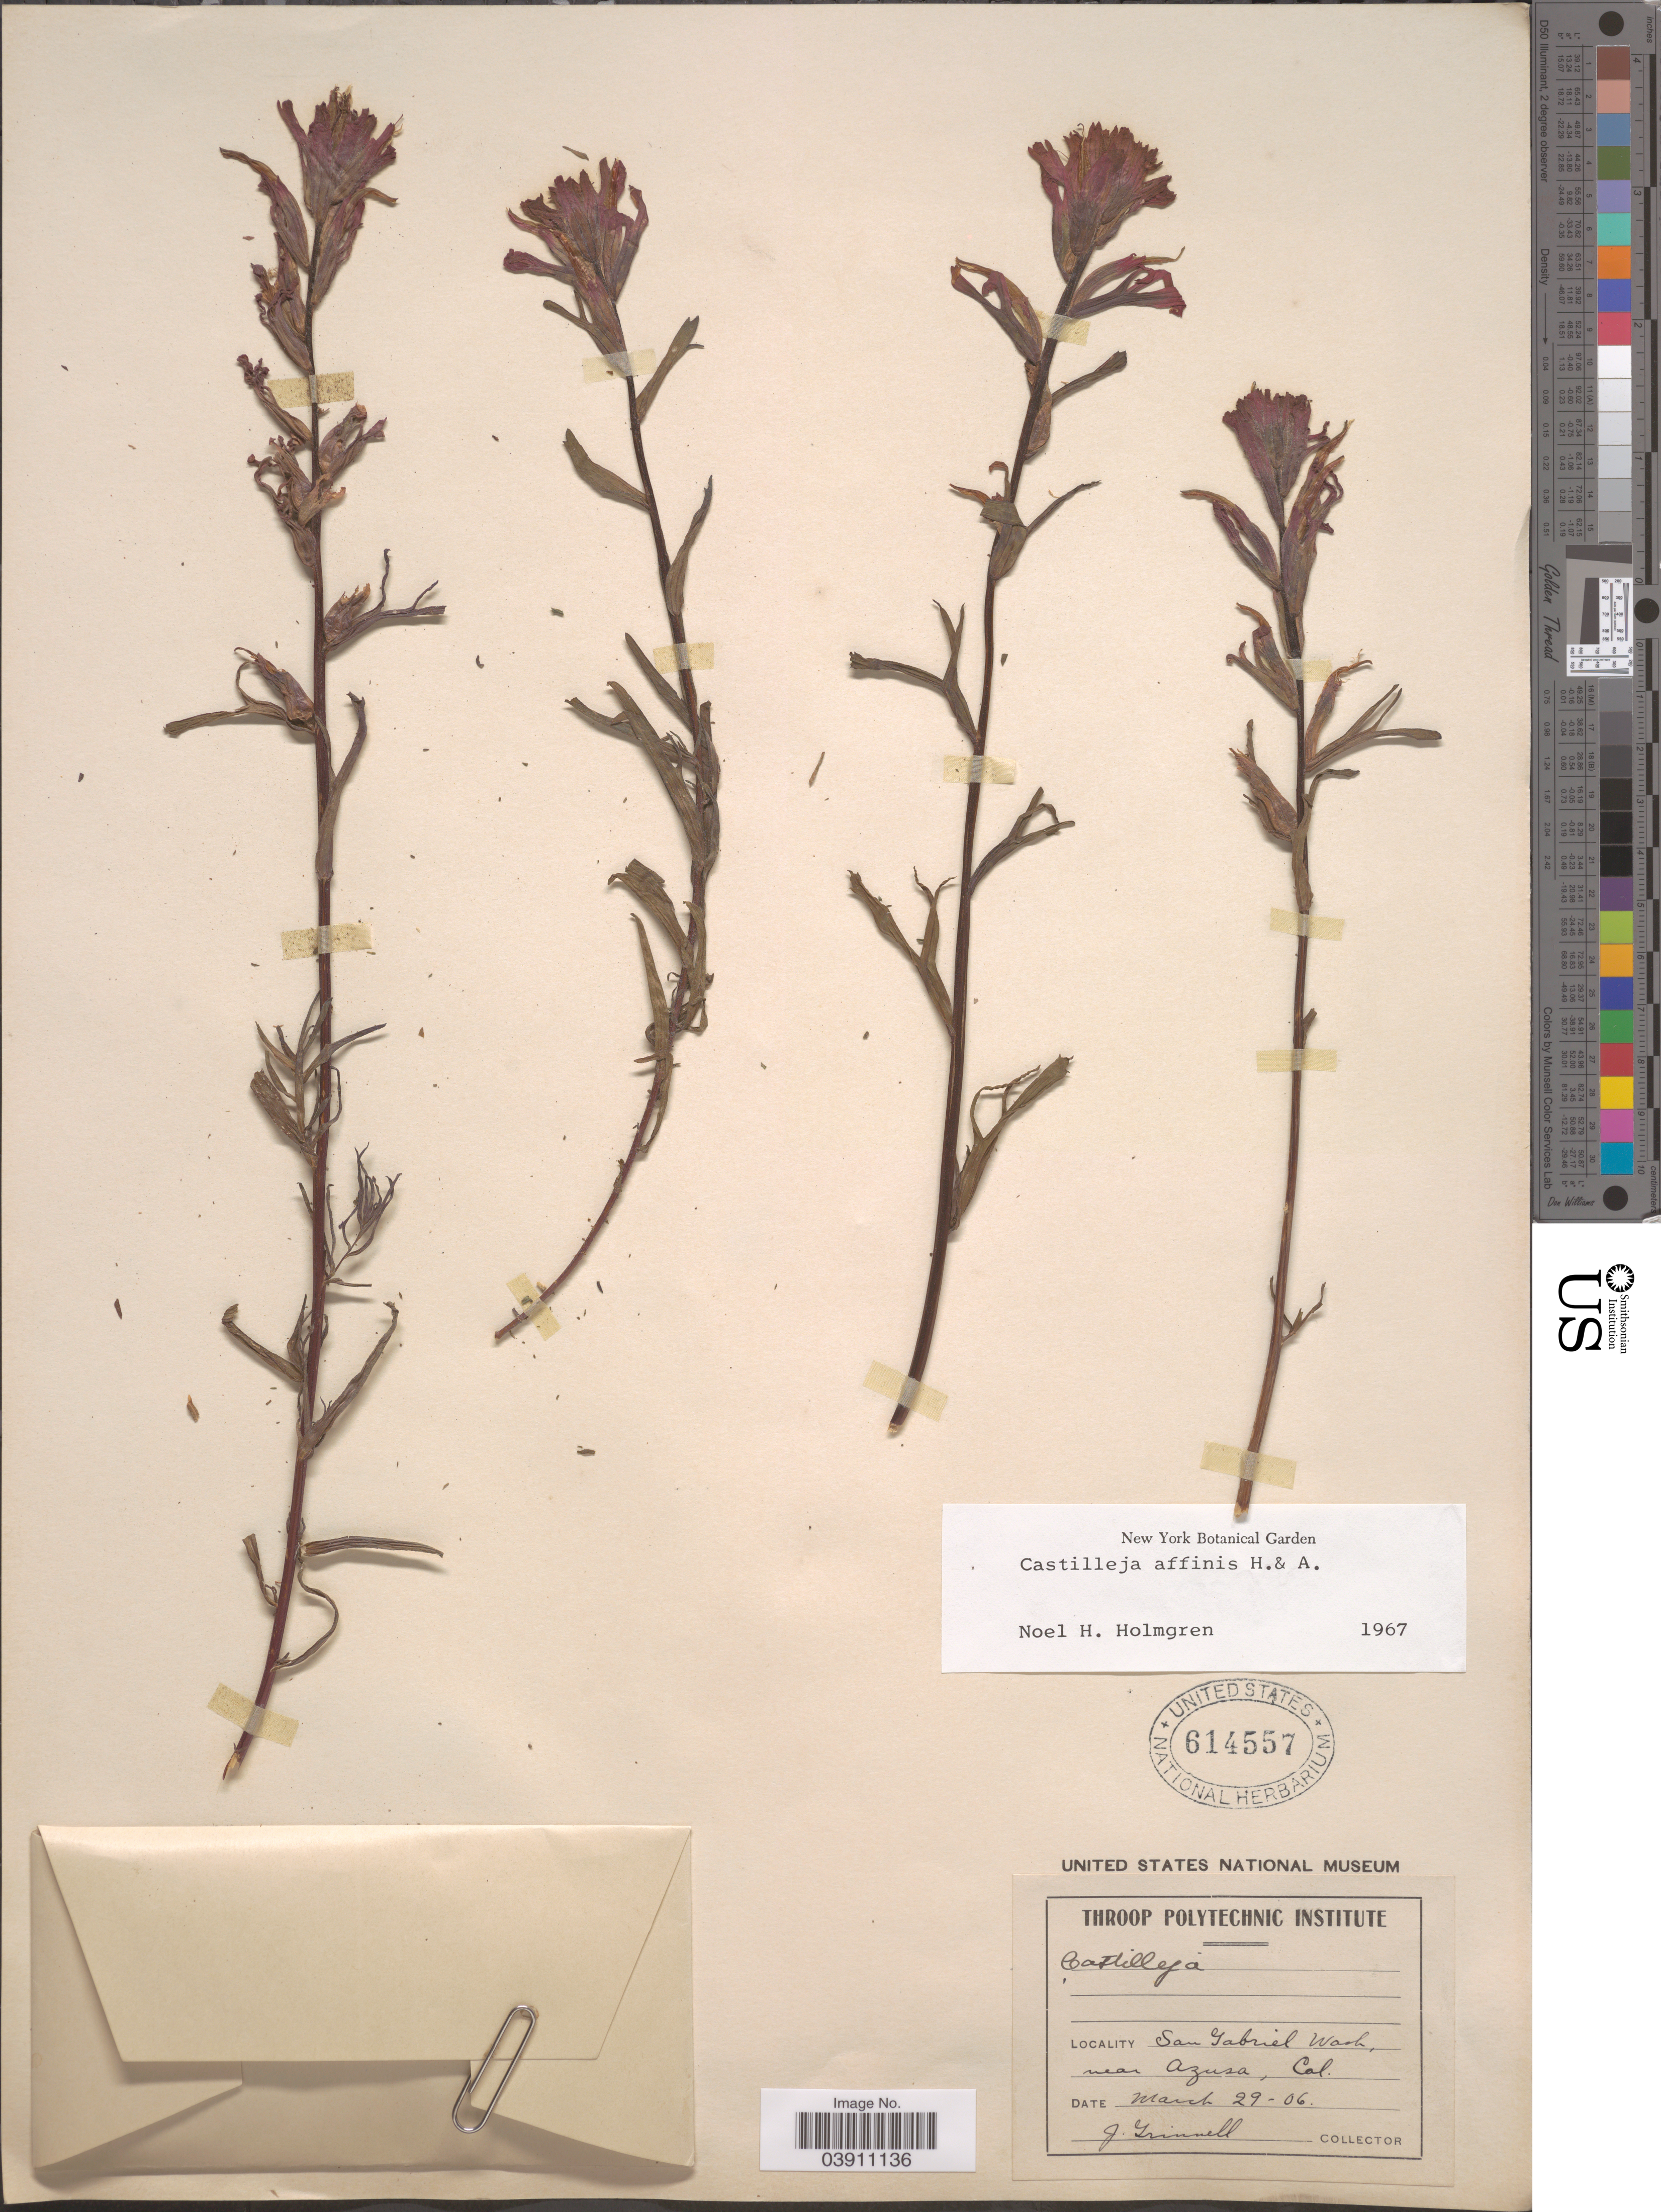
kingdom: Plantae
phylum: Tracheophyta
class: Magnoliopsida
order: Lamiales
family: Orobanchaceae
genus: Castilleja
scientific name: Castilleja affinis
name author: Hook. & Arn.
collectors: J. Grinnell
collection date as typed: Transcribed d/m/y: 29/3/6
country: United States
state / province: California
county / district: Los Angeles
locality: San Gabriel Wash, near Azusa.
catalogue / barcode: US 614557